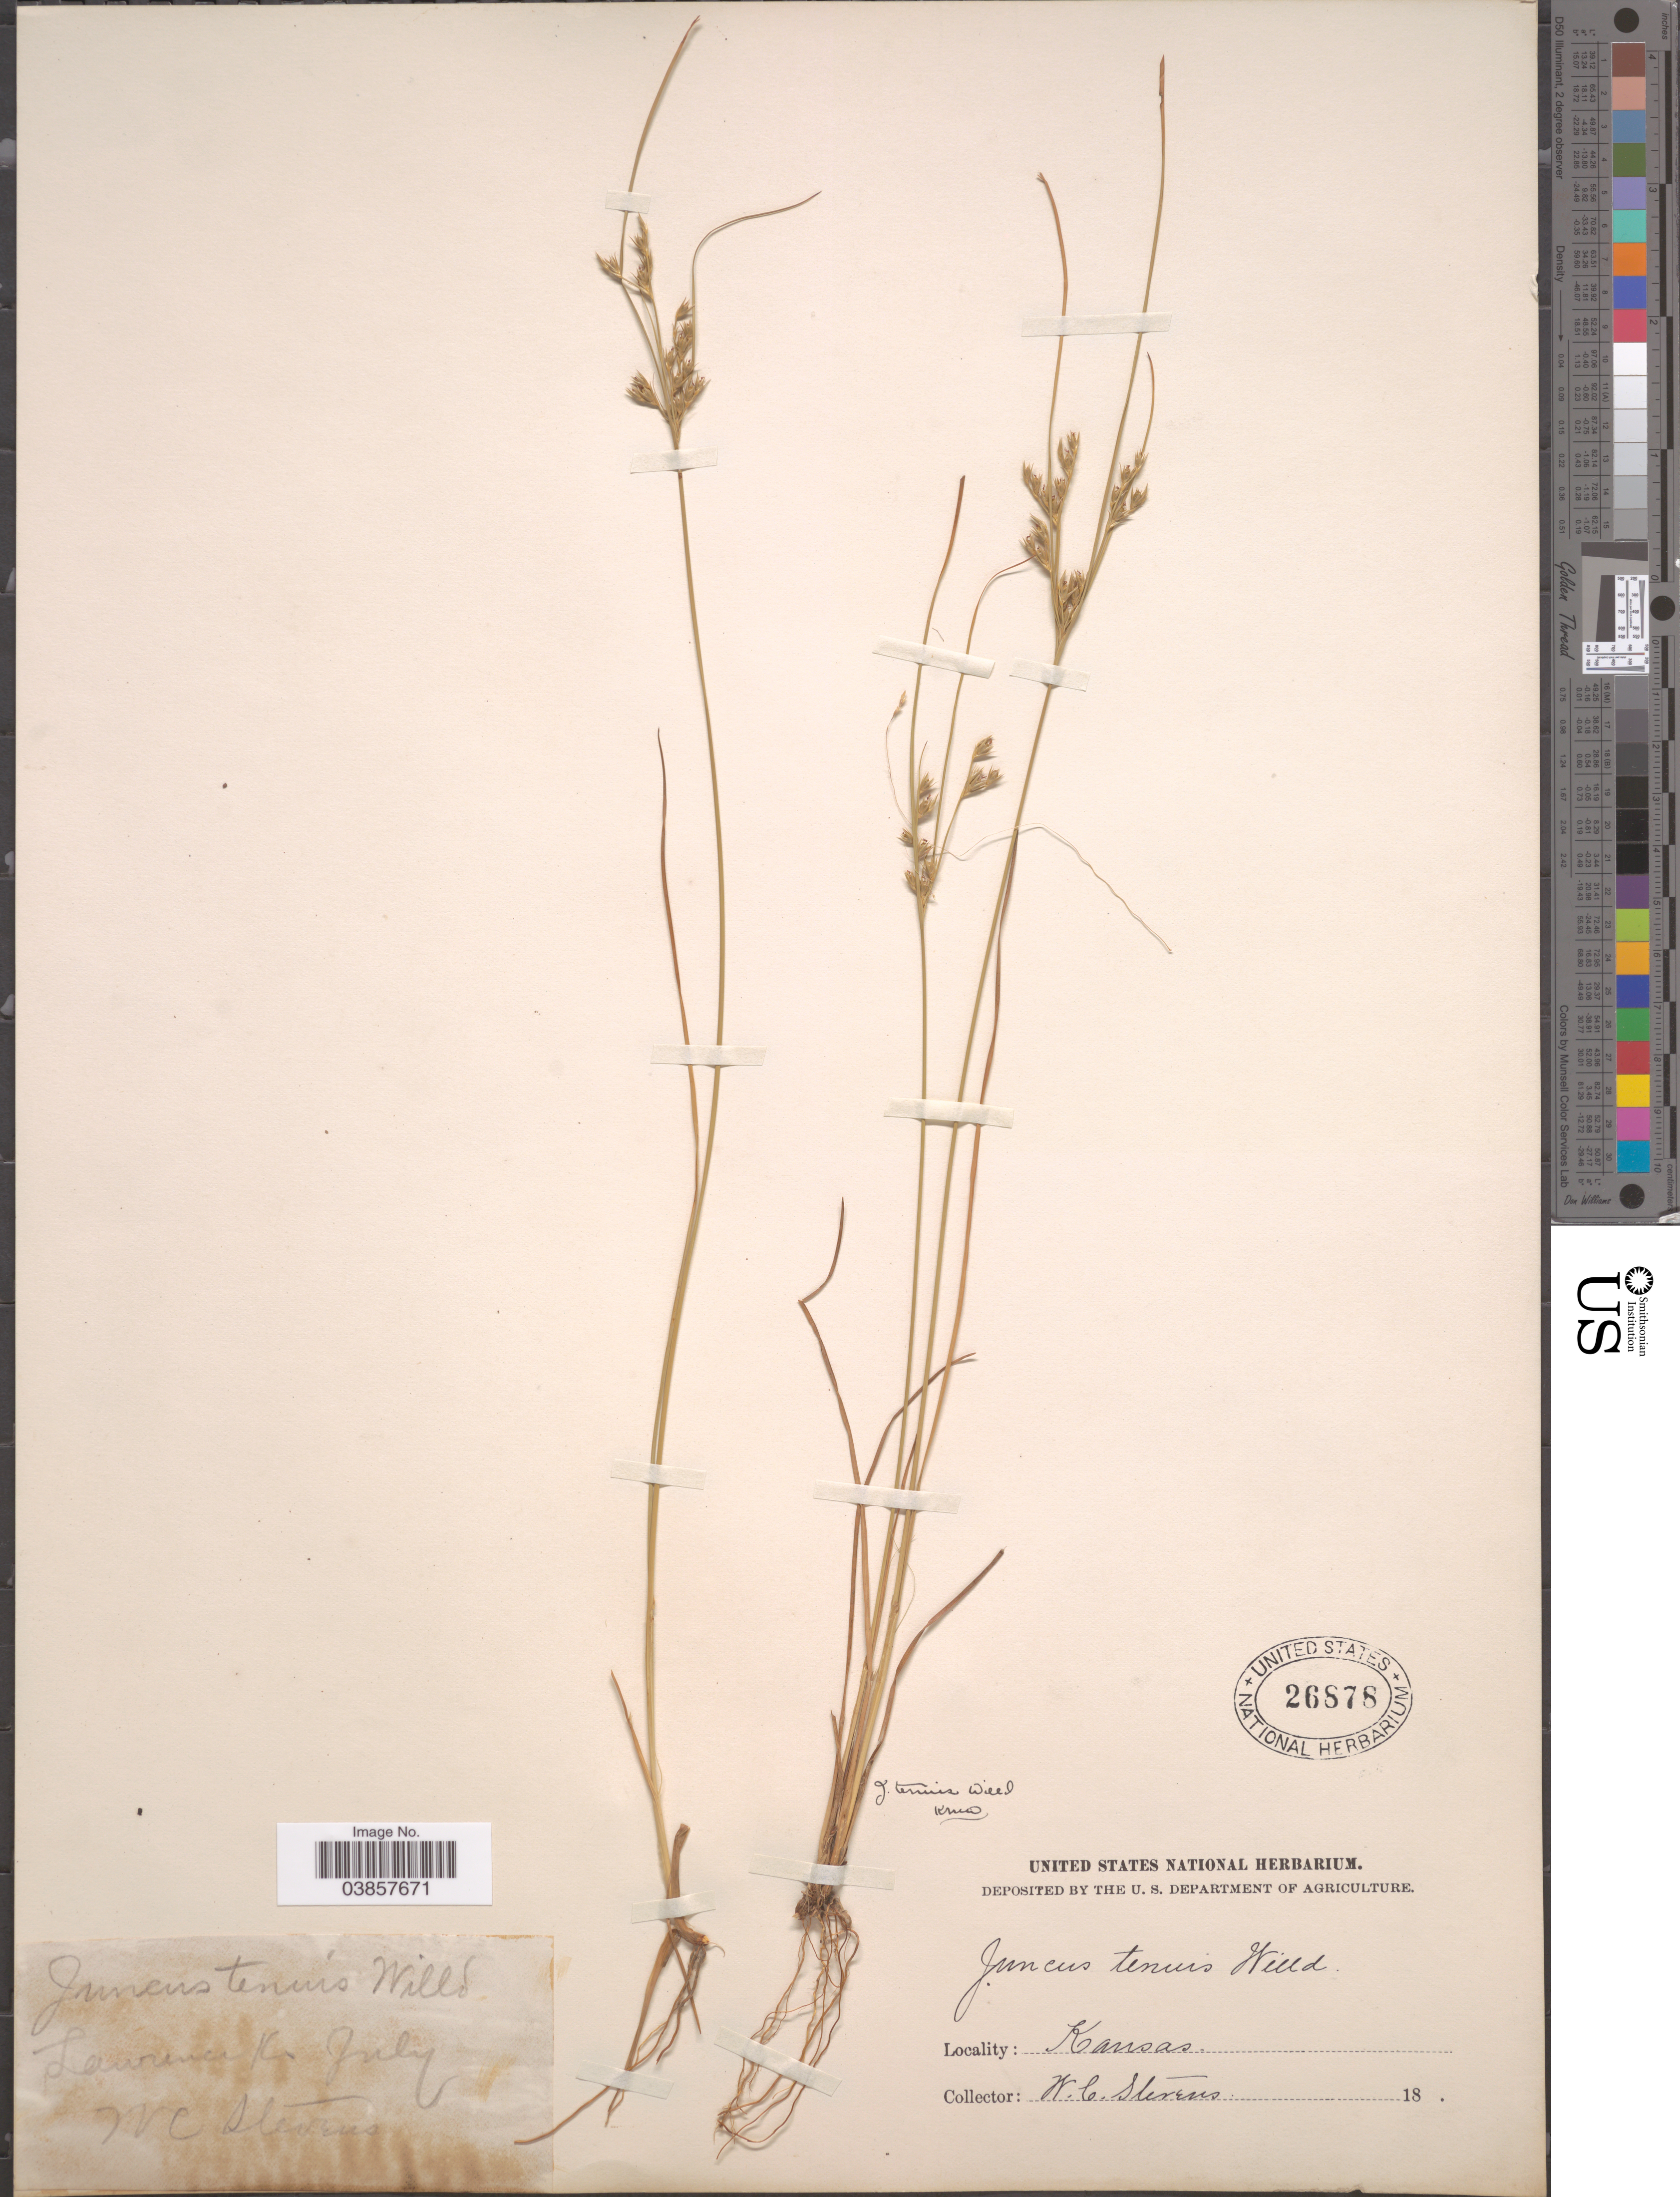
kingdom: Plantae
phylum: Tracheophyta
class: Liliopsida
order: Poales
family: Juncaceae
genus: Juncus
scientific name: Juncus tenuis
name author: Willd.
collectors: W. C. Stevens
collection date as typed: july 18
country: United States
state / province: Kansas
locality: Lawrence R.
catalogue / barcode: US 26878